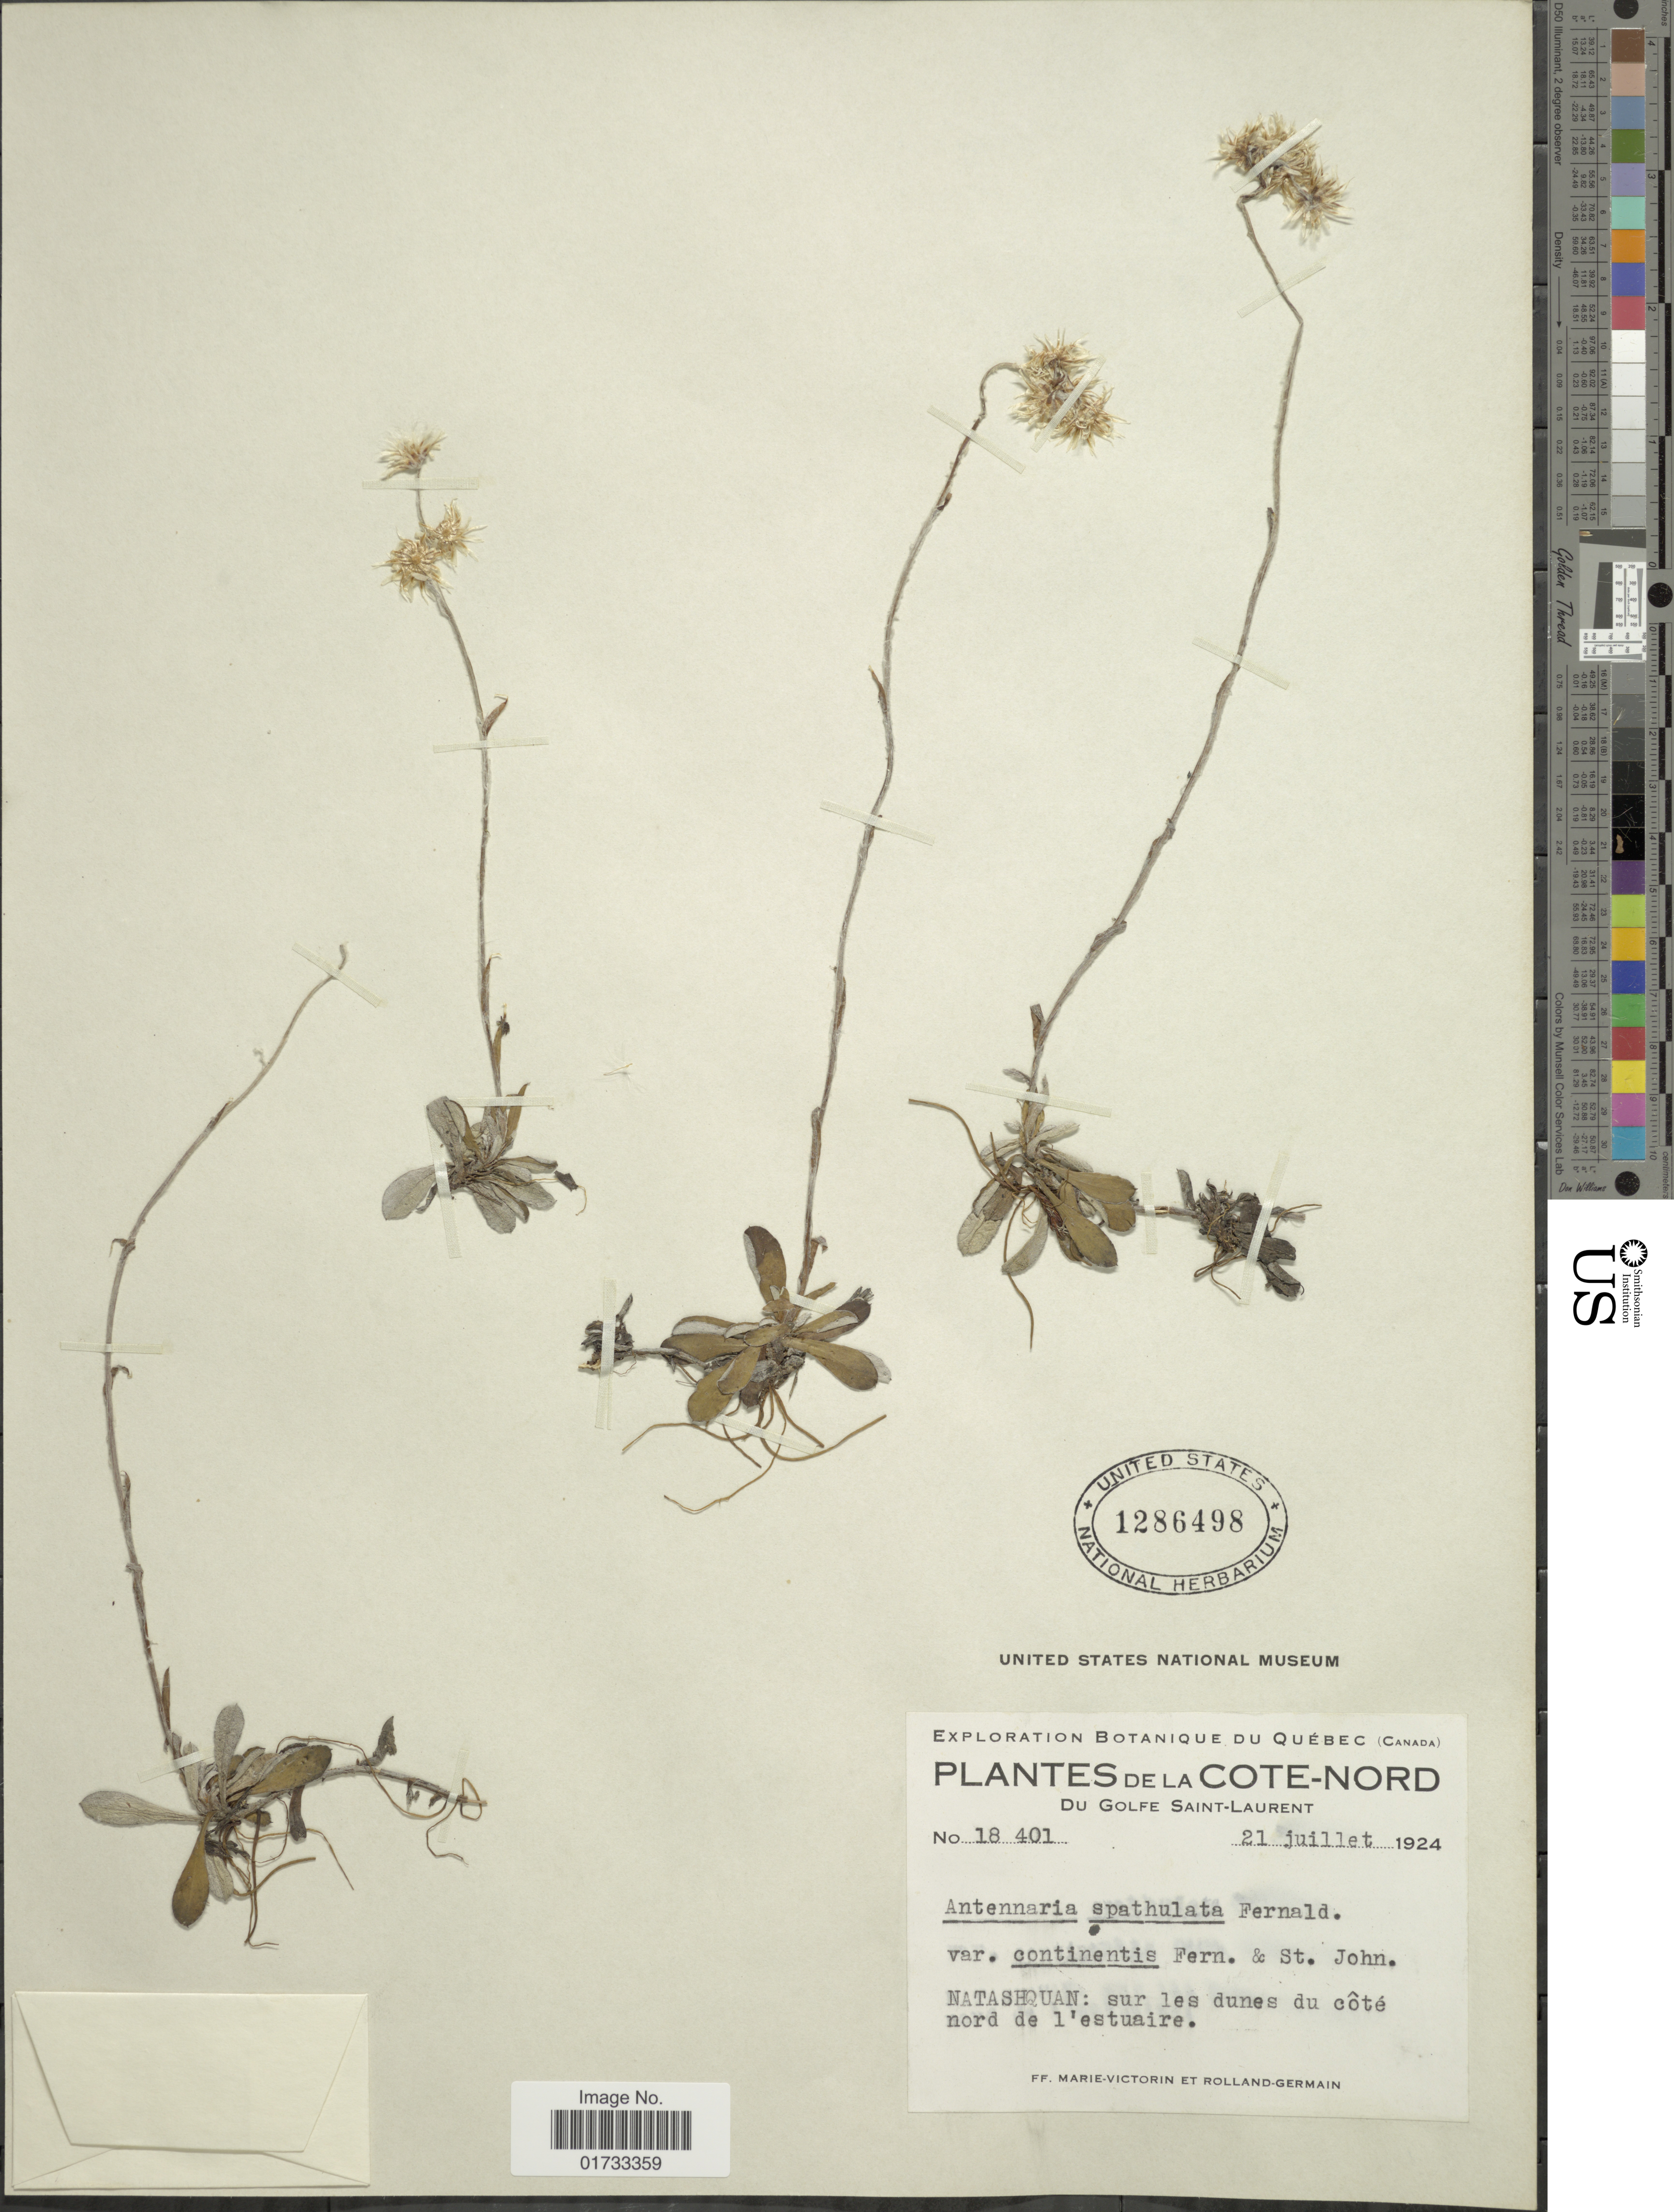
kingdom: Plantae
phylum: Tracheophyta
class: Magnoliopsida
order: Asterales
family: Asteraceae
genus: Antennaria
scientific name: Antennaria spathulata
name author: (Fernald) Fernald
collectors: F. Marie-Victorin & Rolland-Germain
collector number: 18401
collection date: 1924-07-21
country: Canada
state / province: Quebec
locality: Cote-Nord, Du Golfe Saint-Laurant, Natashquan: sure les sune du côté nord de l'estuauire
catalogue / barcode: US 1286498